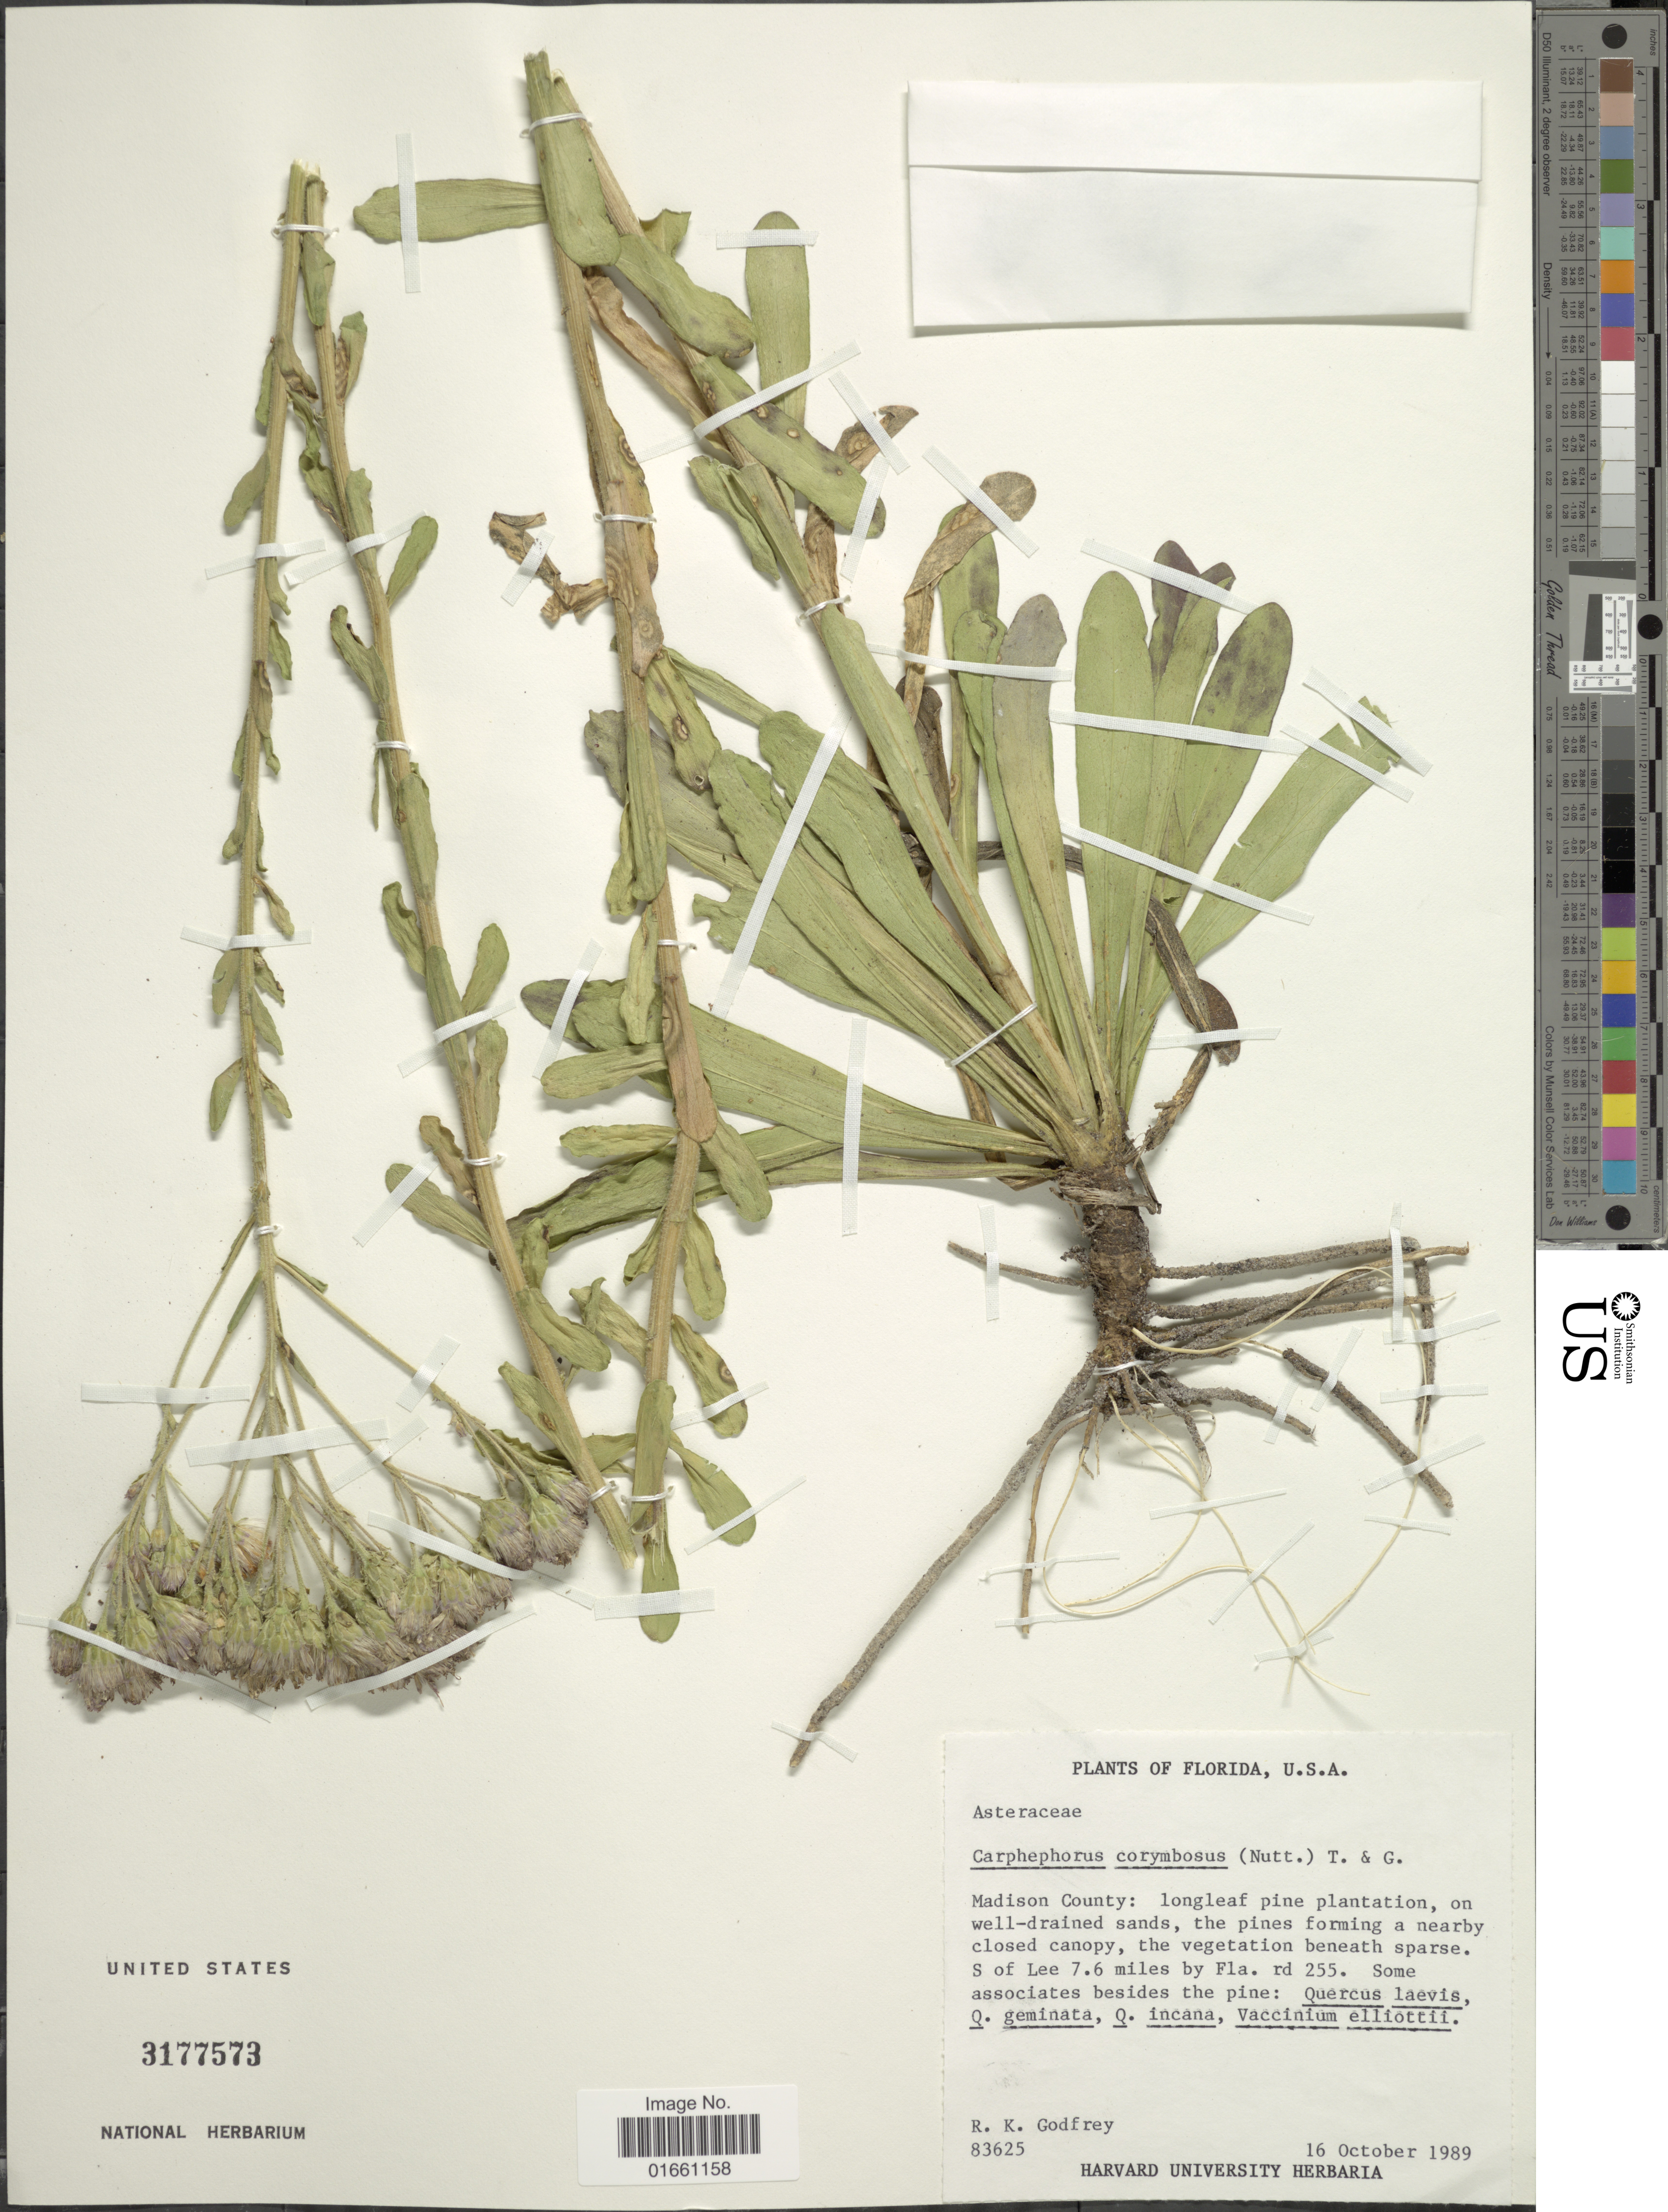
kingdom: Plantae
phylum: Tracheophyta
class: Magnoliopsida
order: Asterales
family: Asteraceae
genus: Carphephorus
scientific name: Carphephorus corymbosus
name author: (Nutt.) Torr. & A. Gray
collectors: R. K. Godfrey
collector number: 83625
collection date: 1989-10-16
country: United States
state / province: Florida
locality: Madison County, longleaf pine plantation, on well - drained sands, the pines forming a nearby closed canopy, the vegatation beneath sparse, S of Lee 7.6 miles by Fla. rd 255.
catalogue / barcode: US 3177573